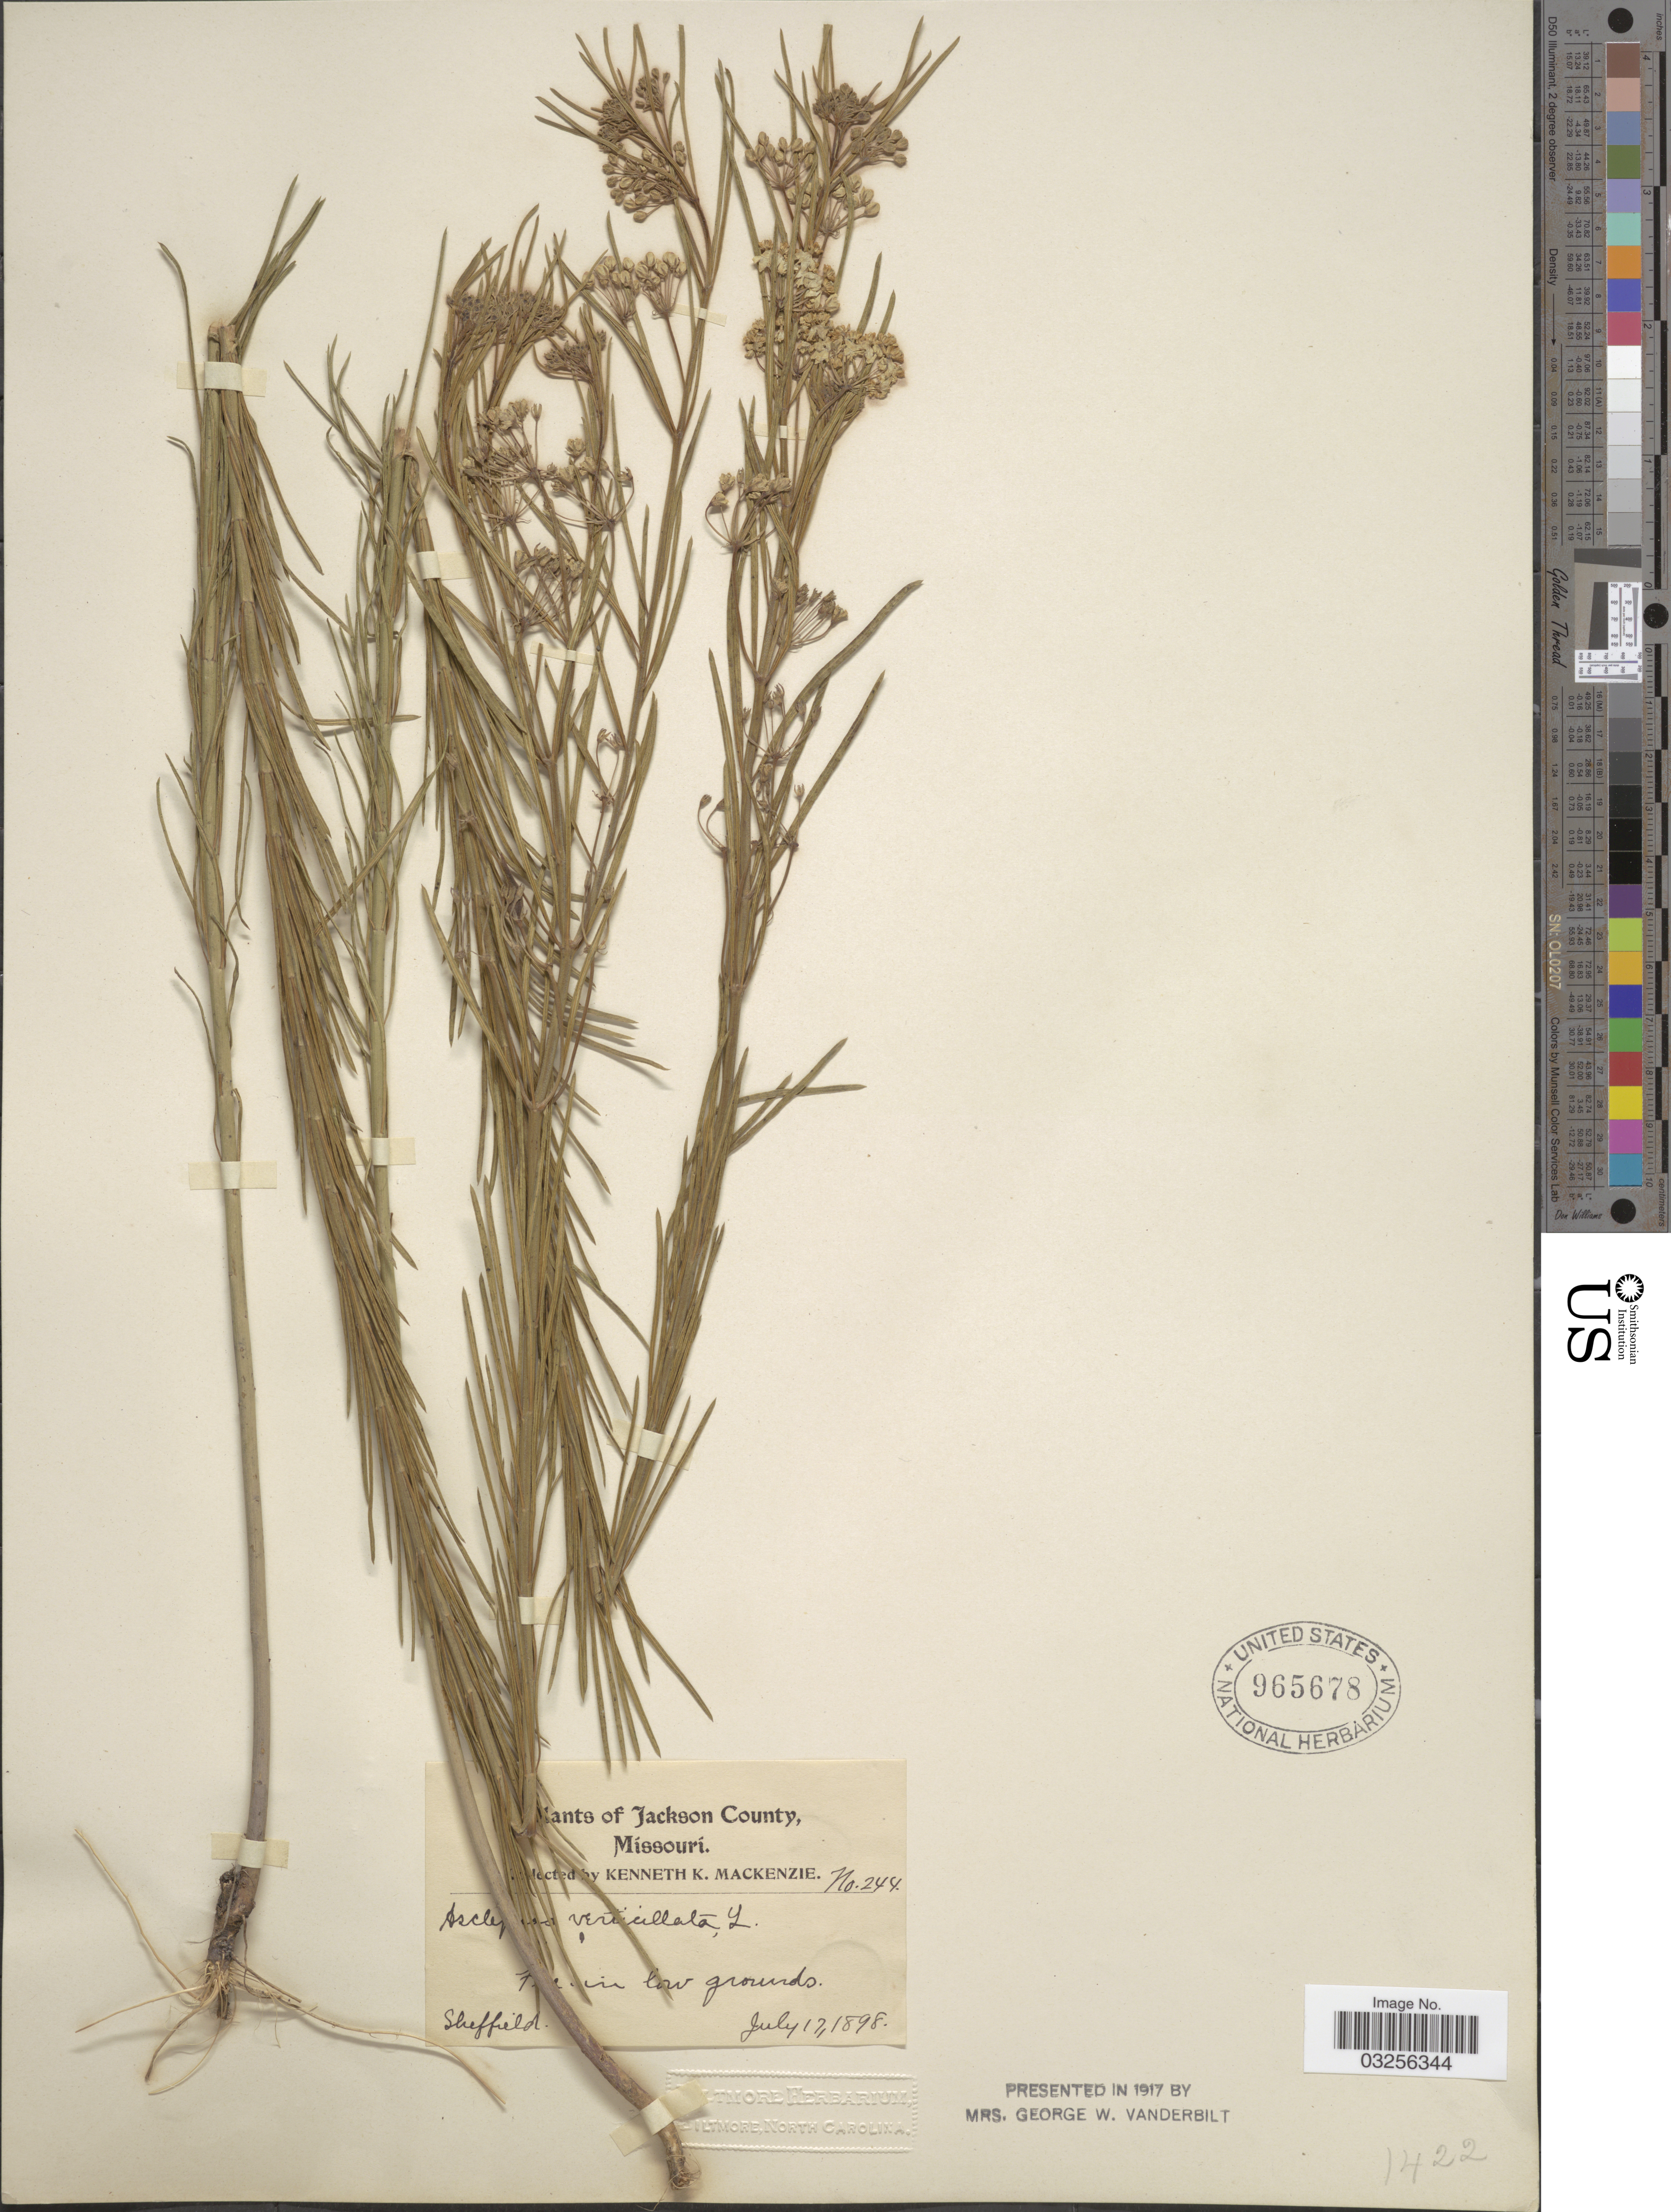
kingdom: Plantae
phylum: Tracheophyta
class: Magnoliopsida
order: Gentianales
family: Apocynaceae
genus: Asclepias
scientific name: Asclepias verticillata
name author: L.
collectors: K. K. Mackenzie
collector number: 244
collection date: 1898-07-17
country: United States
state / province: Missouri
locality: Jackson County. Sheffield.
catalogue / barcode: US 965678